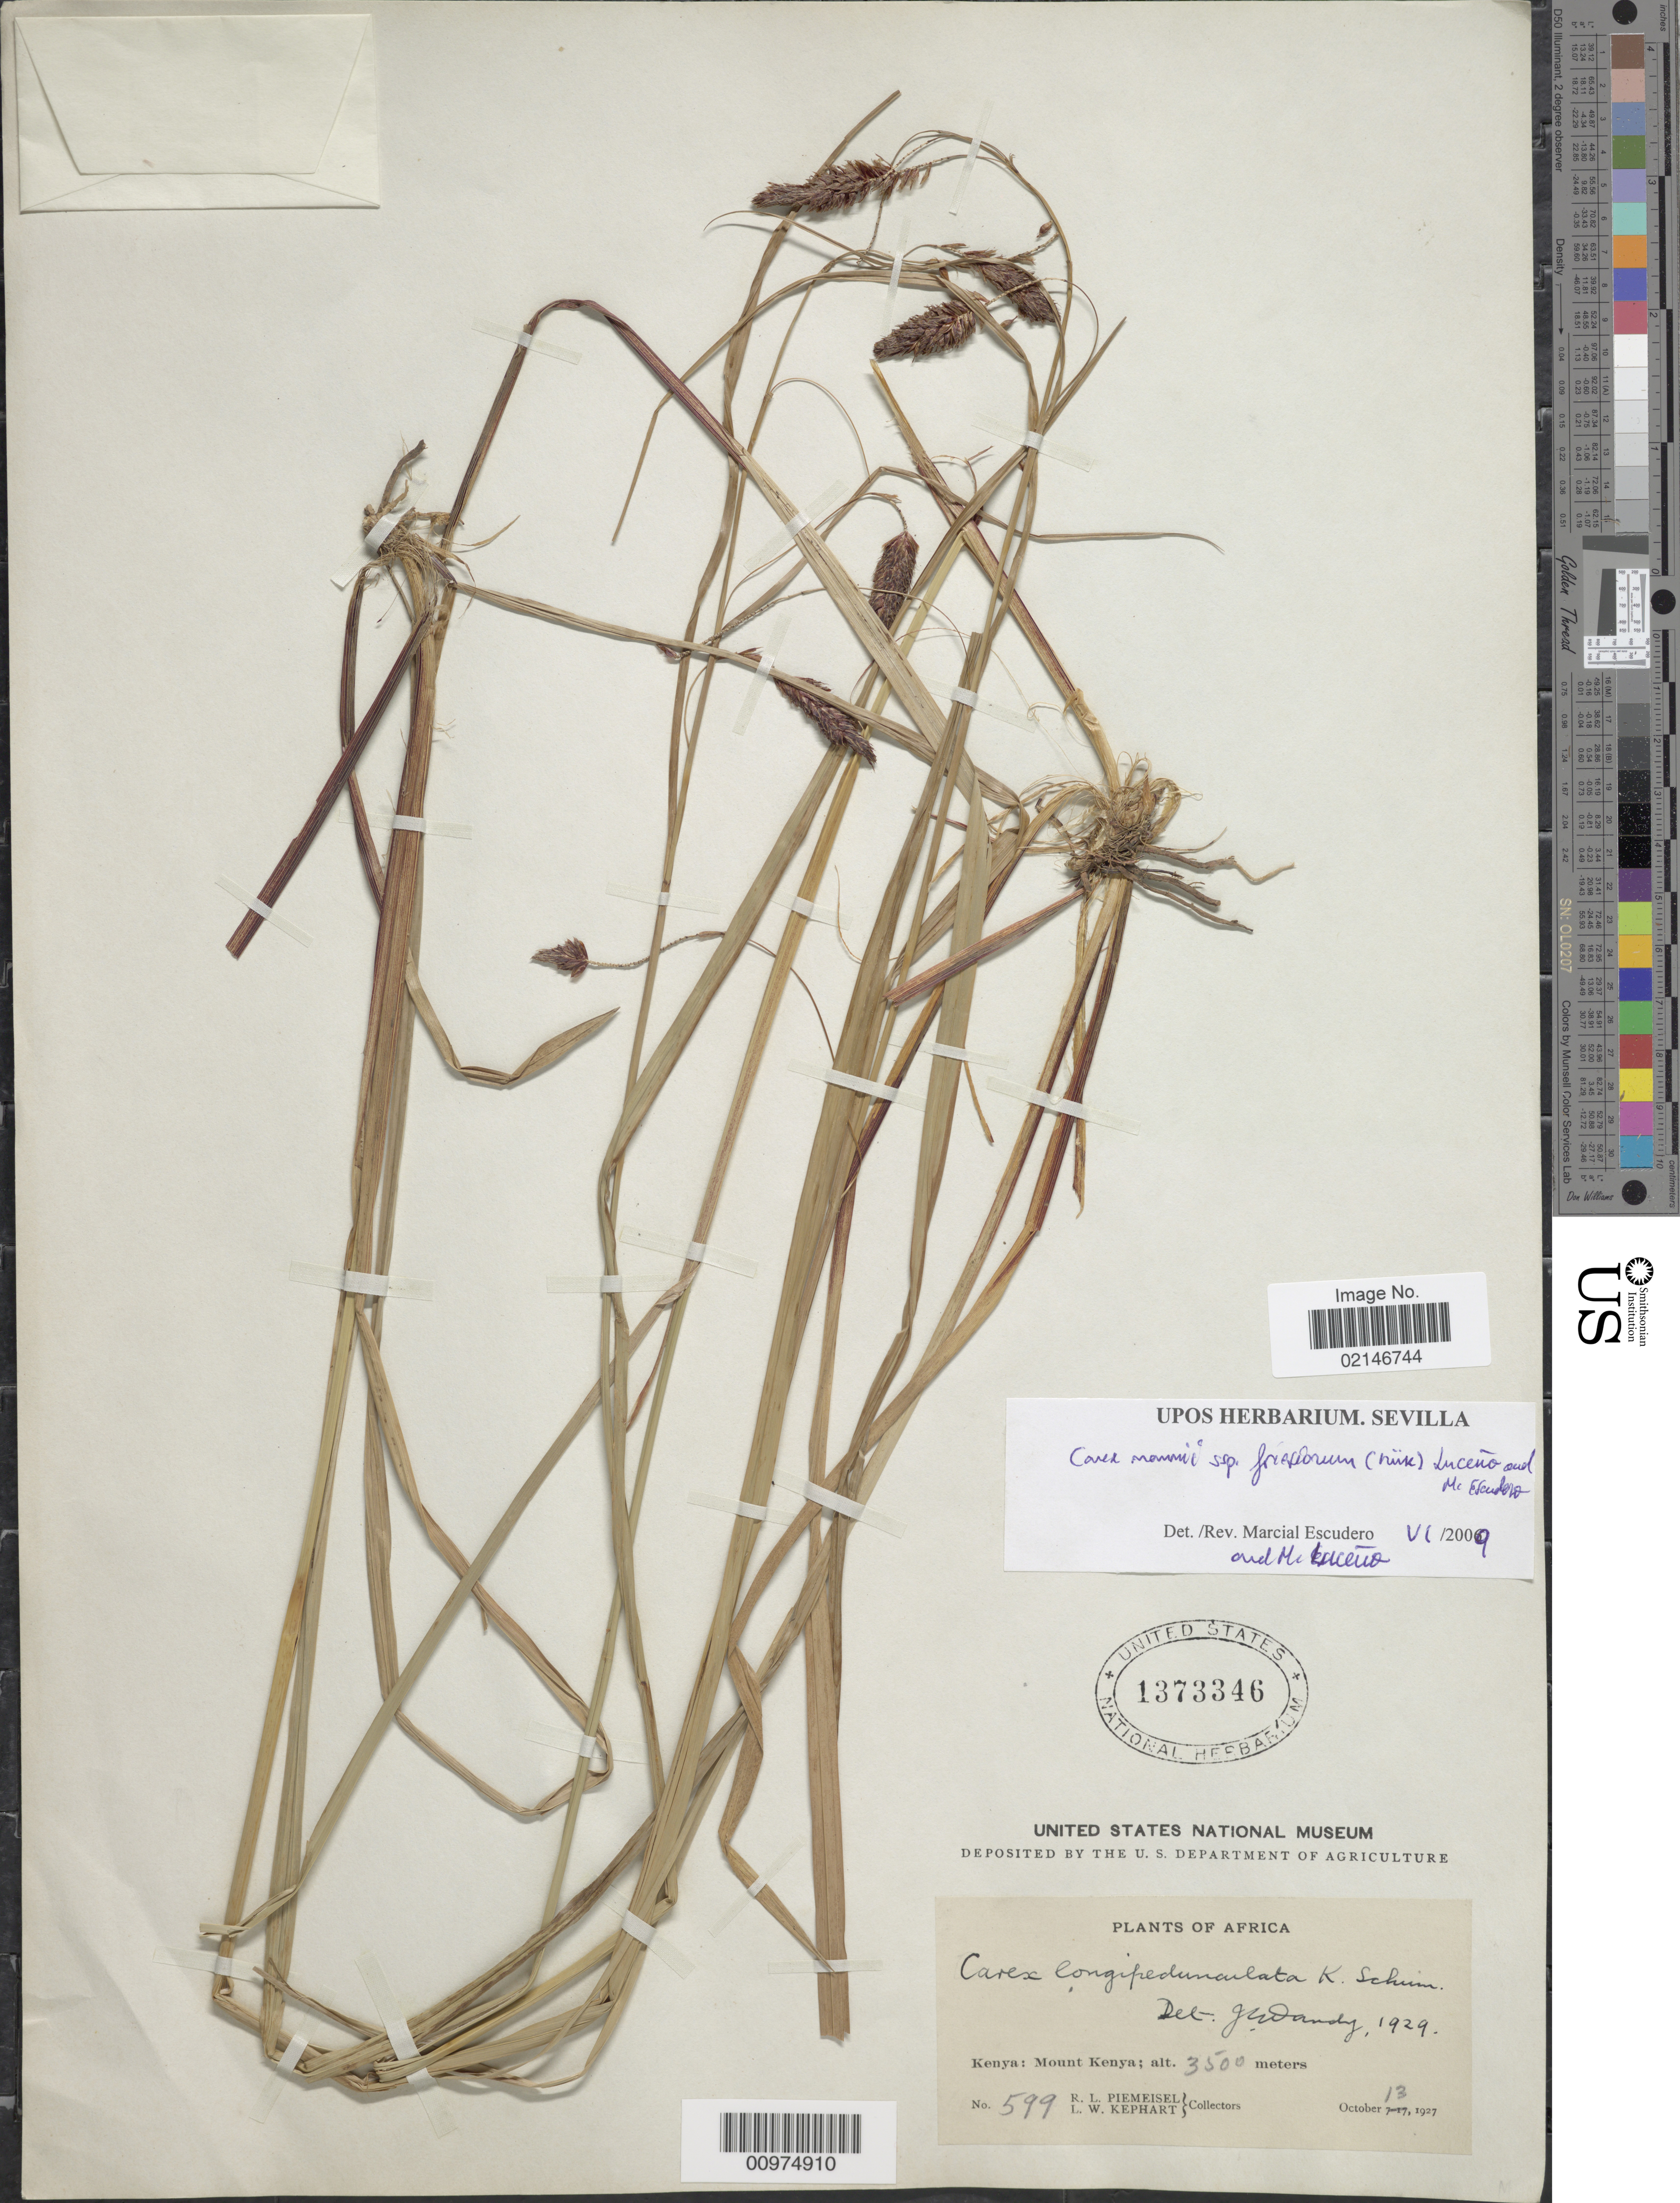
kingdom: Plantae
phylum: Tracheophyta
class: Liliopsida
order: Poales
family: Cyperaceae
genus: Carex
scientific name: Carex mannii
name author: E.A. Bruce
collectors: R. L. Piemeisel & L. W. Kephart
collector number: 599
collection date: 1927-10-13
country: Kenya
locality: Mount Kenya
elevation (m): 3500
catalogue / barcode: US 1373346